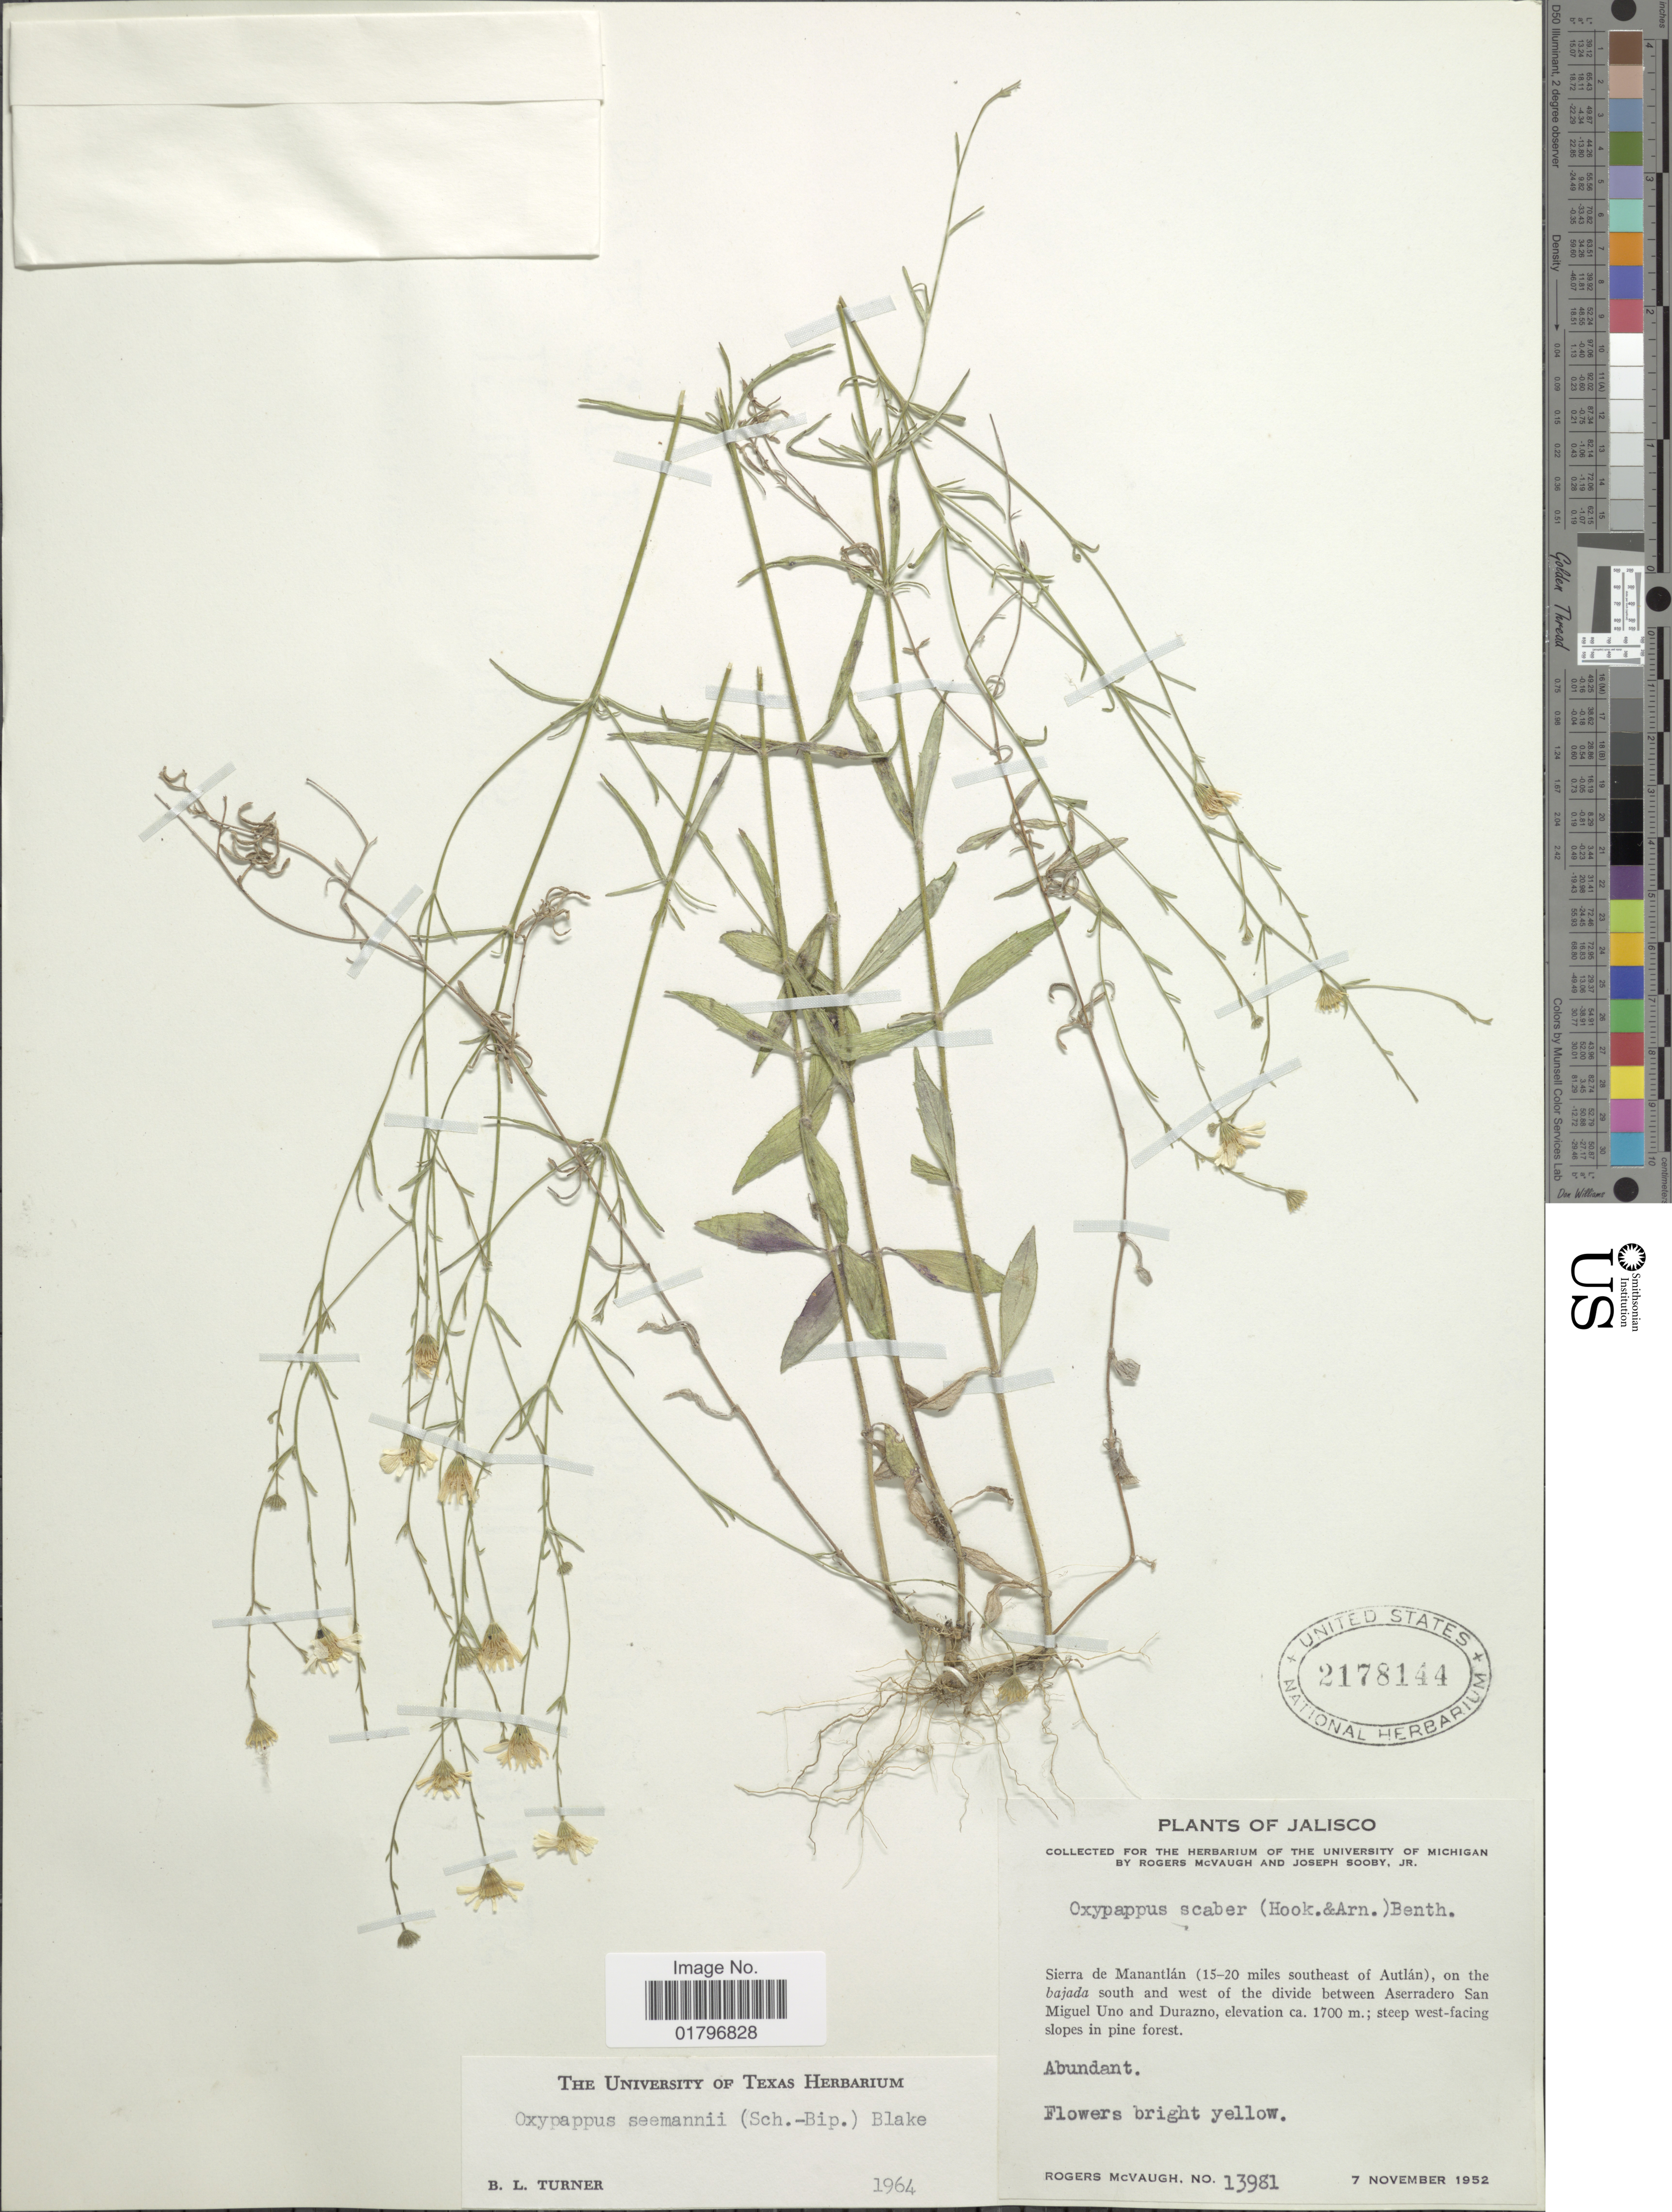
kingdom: Plantae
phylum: Tracheophyta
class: Magnoliopsida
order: Asterales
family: Asteraceae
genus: Oxypappus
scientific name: Oxypappus seemannii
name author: (Sch. Bip.) B.L. Turner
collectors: R. McVaugh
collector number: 13981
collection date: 1952-11-07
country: Mexico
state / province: Jalisco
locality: Sierra de Manantlán (15-20 miles southeast of Autlán), on the bajada south and west of the divide between Aserradero San Miguel Uno and Durazno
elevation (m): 1700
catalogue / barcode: US 2178144